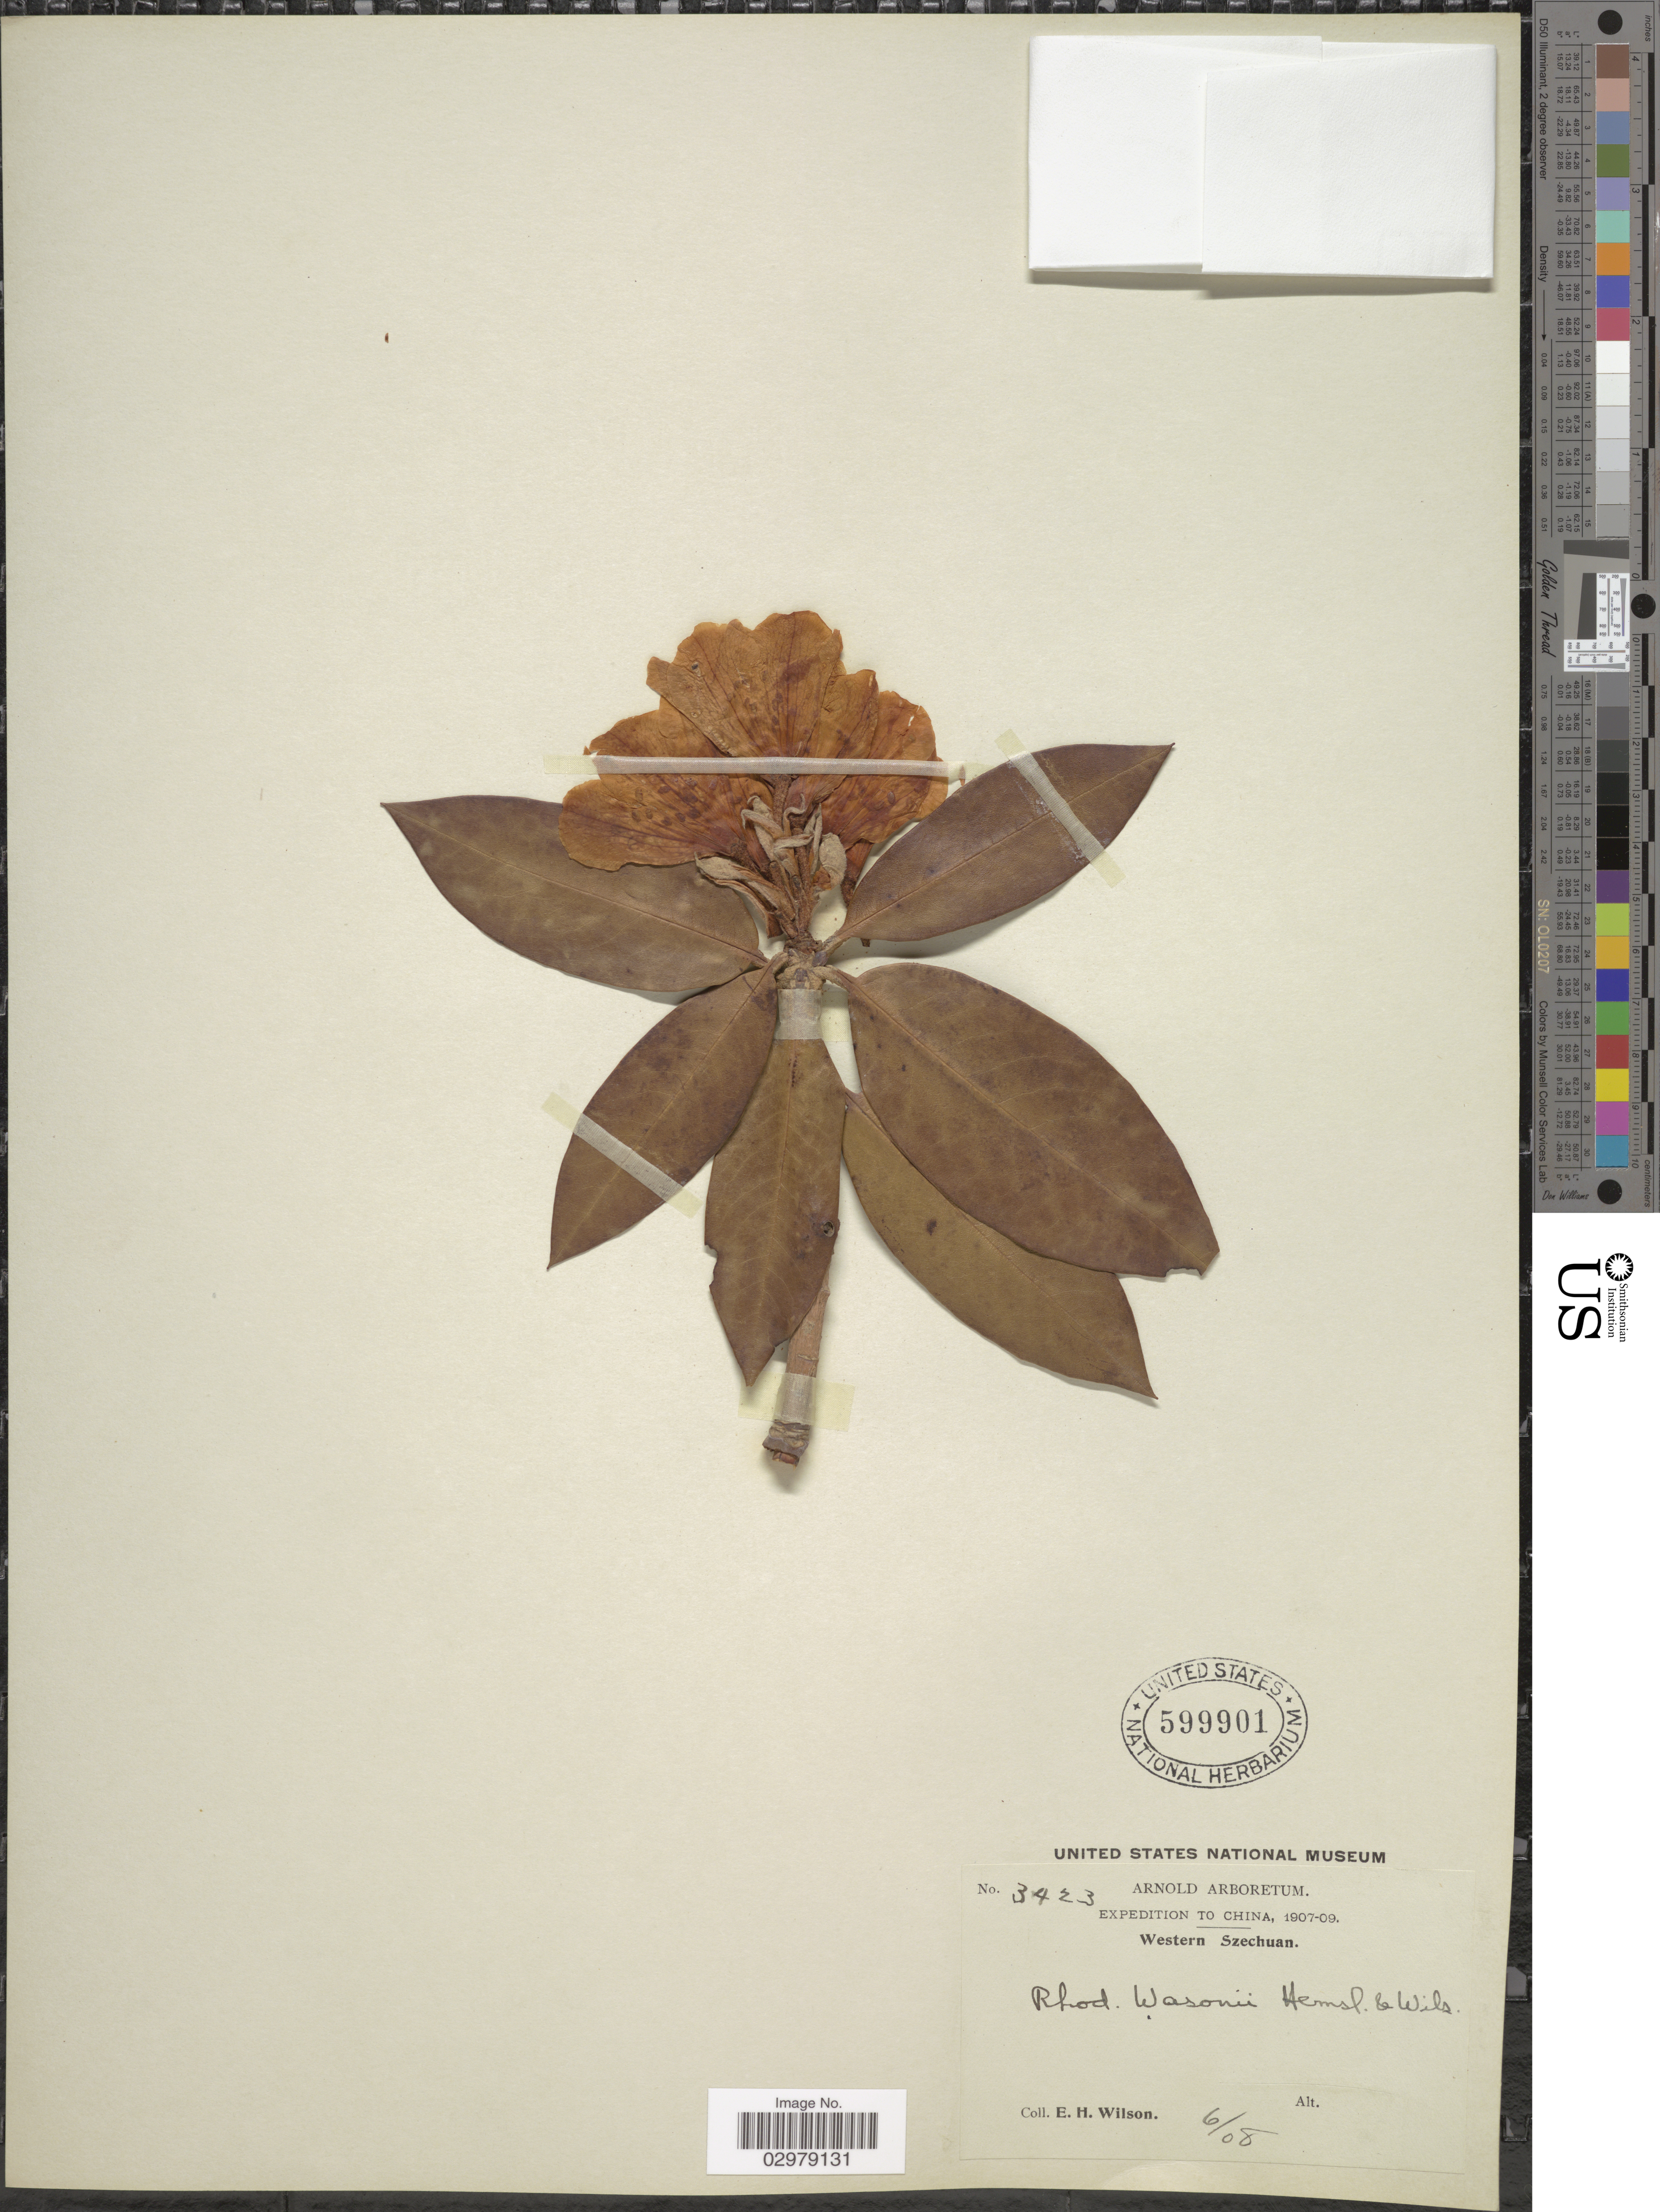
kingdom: Plantae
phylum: Tracheophyta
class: Magnoliopsida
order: Ericales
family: Ericaceae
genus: Rhododendron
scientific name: Rhododendron wasonii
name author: Hemsl. & E.H. Wilson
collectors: E. Wilson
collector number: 3423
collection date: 1908-06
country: China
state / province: Sichuan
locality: Western Szechuan.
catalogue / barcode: US 599901